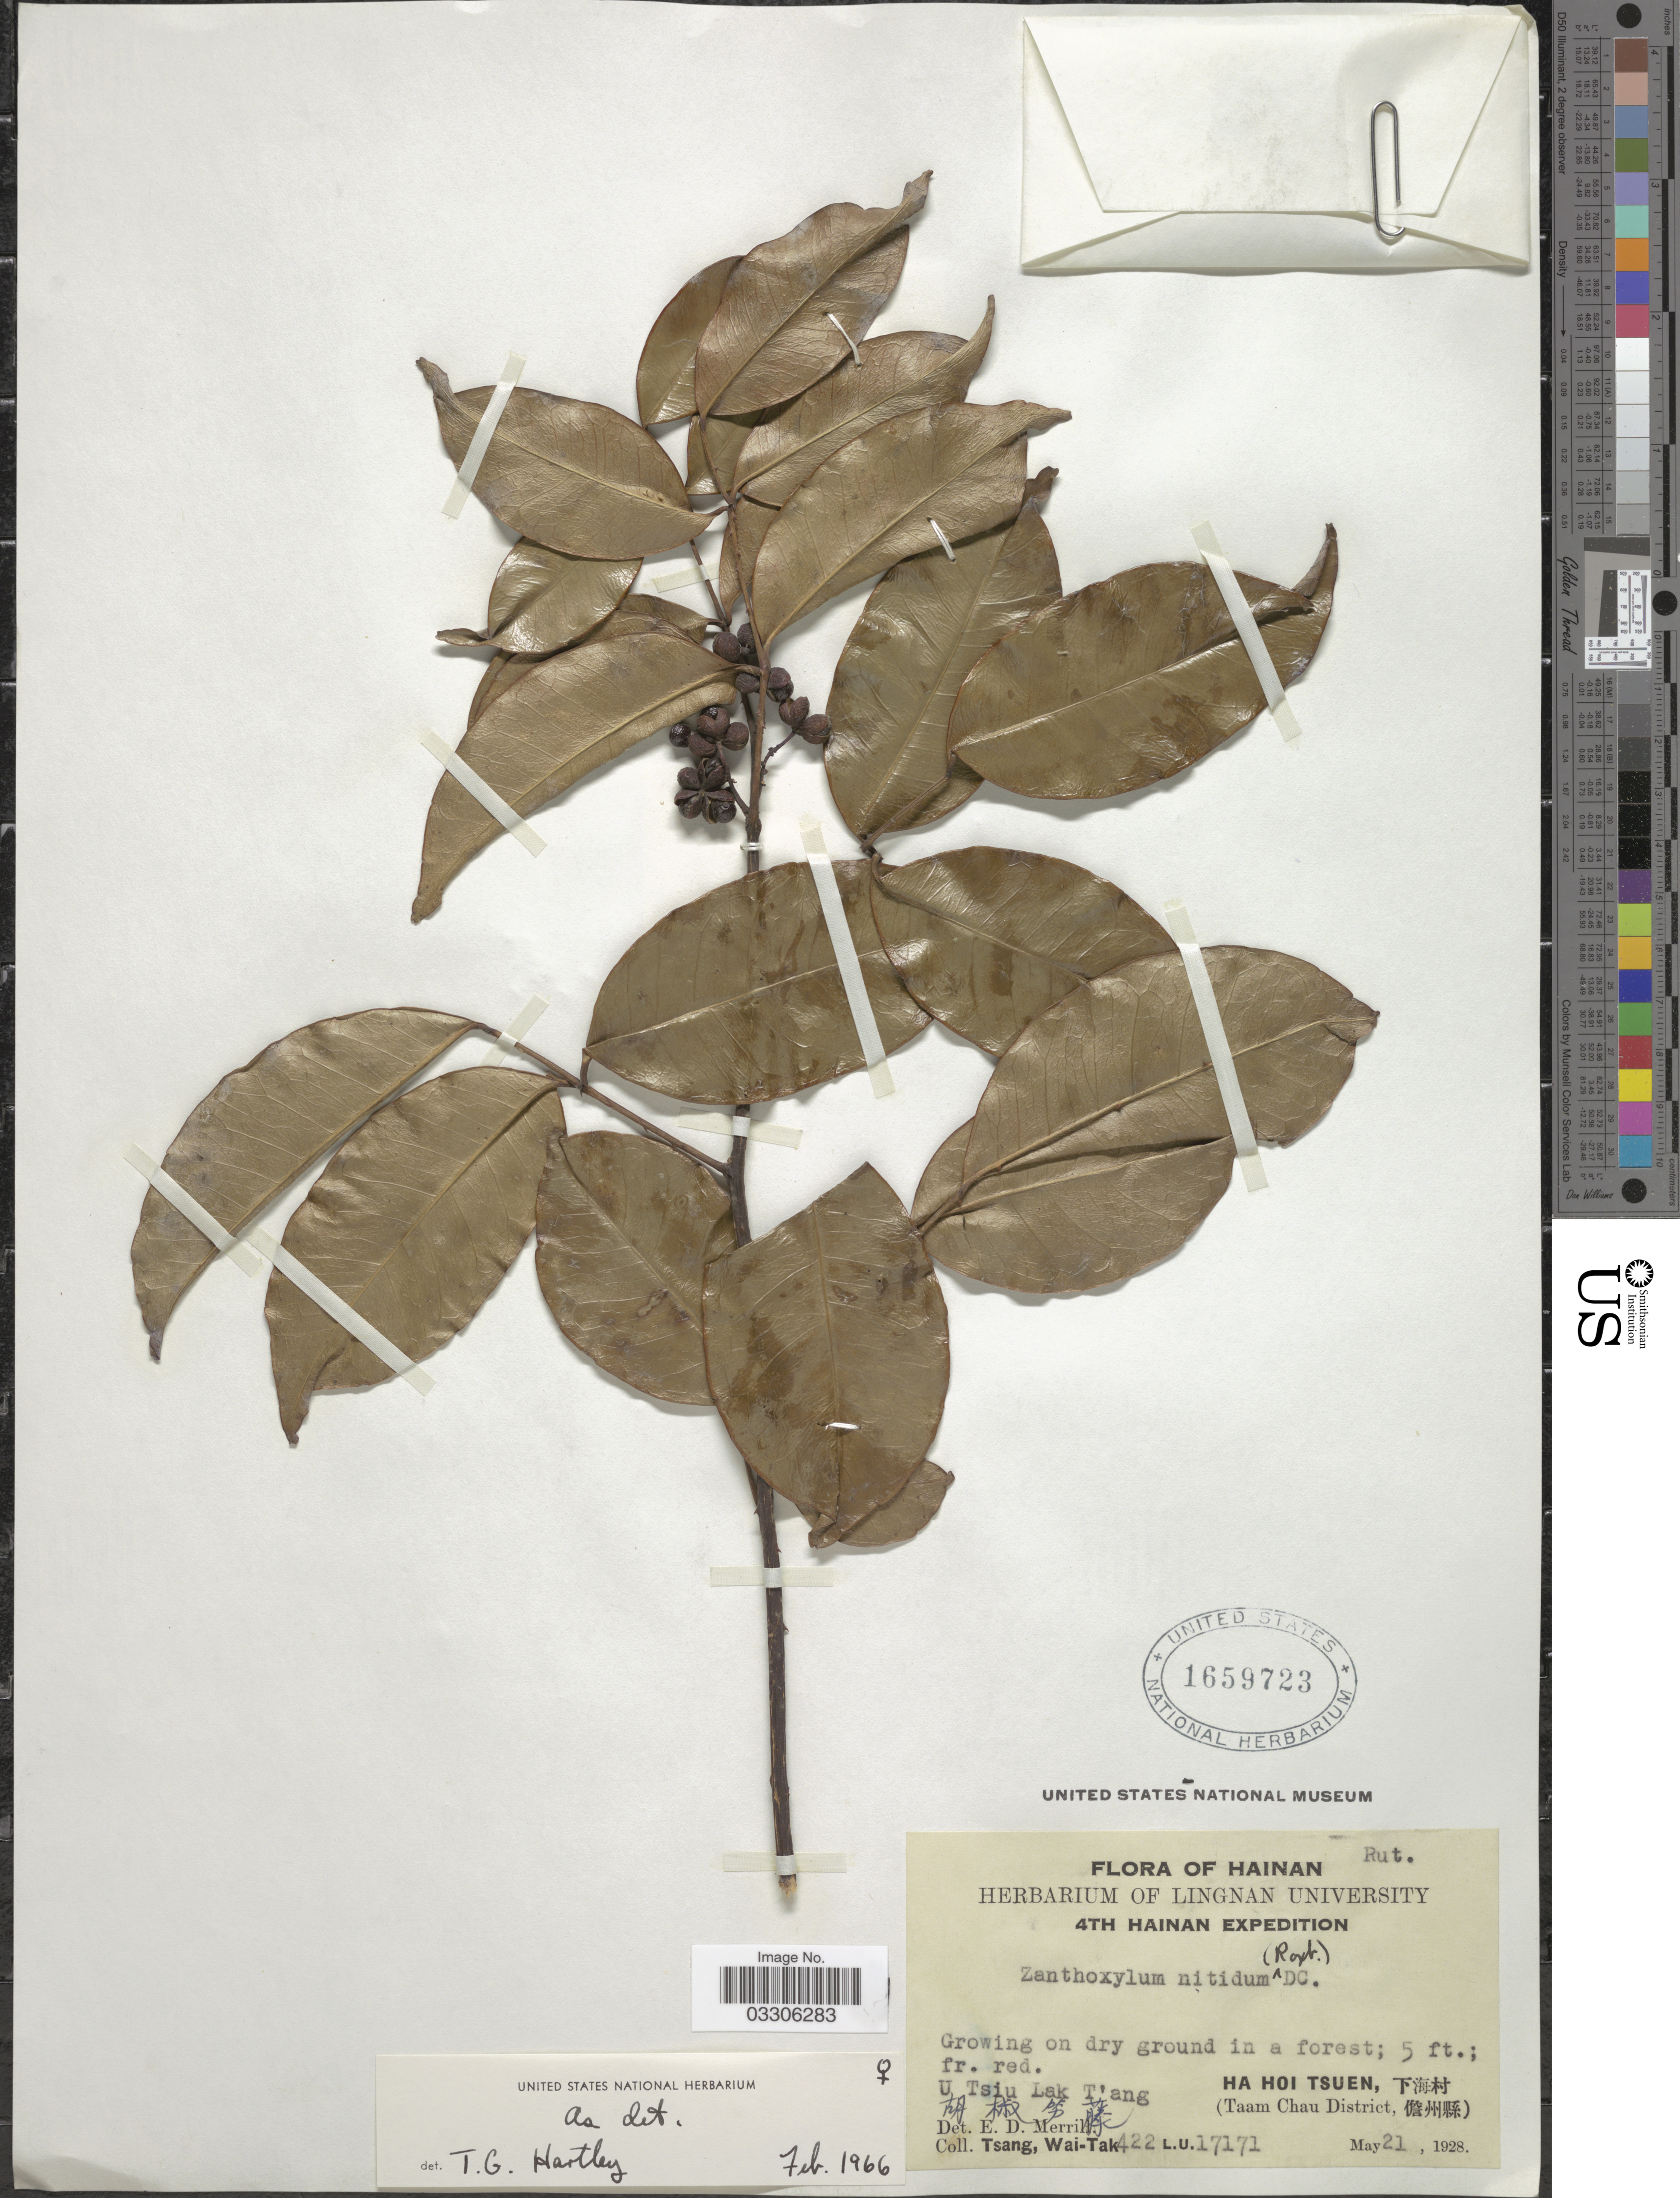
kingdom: Plantae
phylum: Tracheophyta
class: Magnoliopsida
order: Sapindales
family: Rutaceae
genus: Zanthoxylum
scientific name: Zanthoxylum nitidum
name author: Bunge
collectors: W. T. Tsang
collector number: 422L. U.17171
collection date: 1928-05-21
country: China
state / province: Hainan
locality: U Tsiu Lak T'ang X. Ha Hoi Tsuen, X. (Taam Chau District, X).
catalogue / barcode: US 1659723